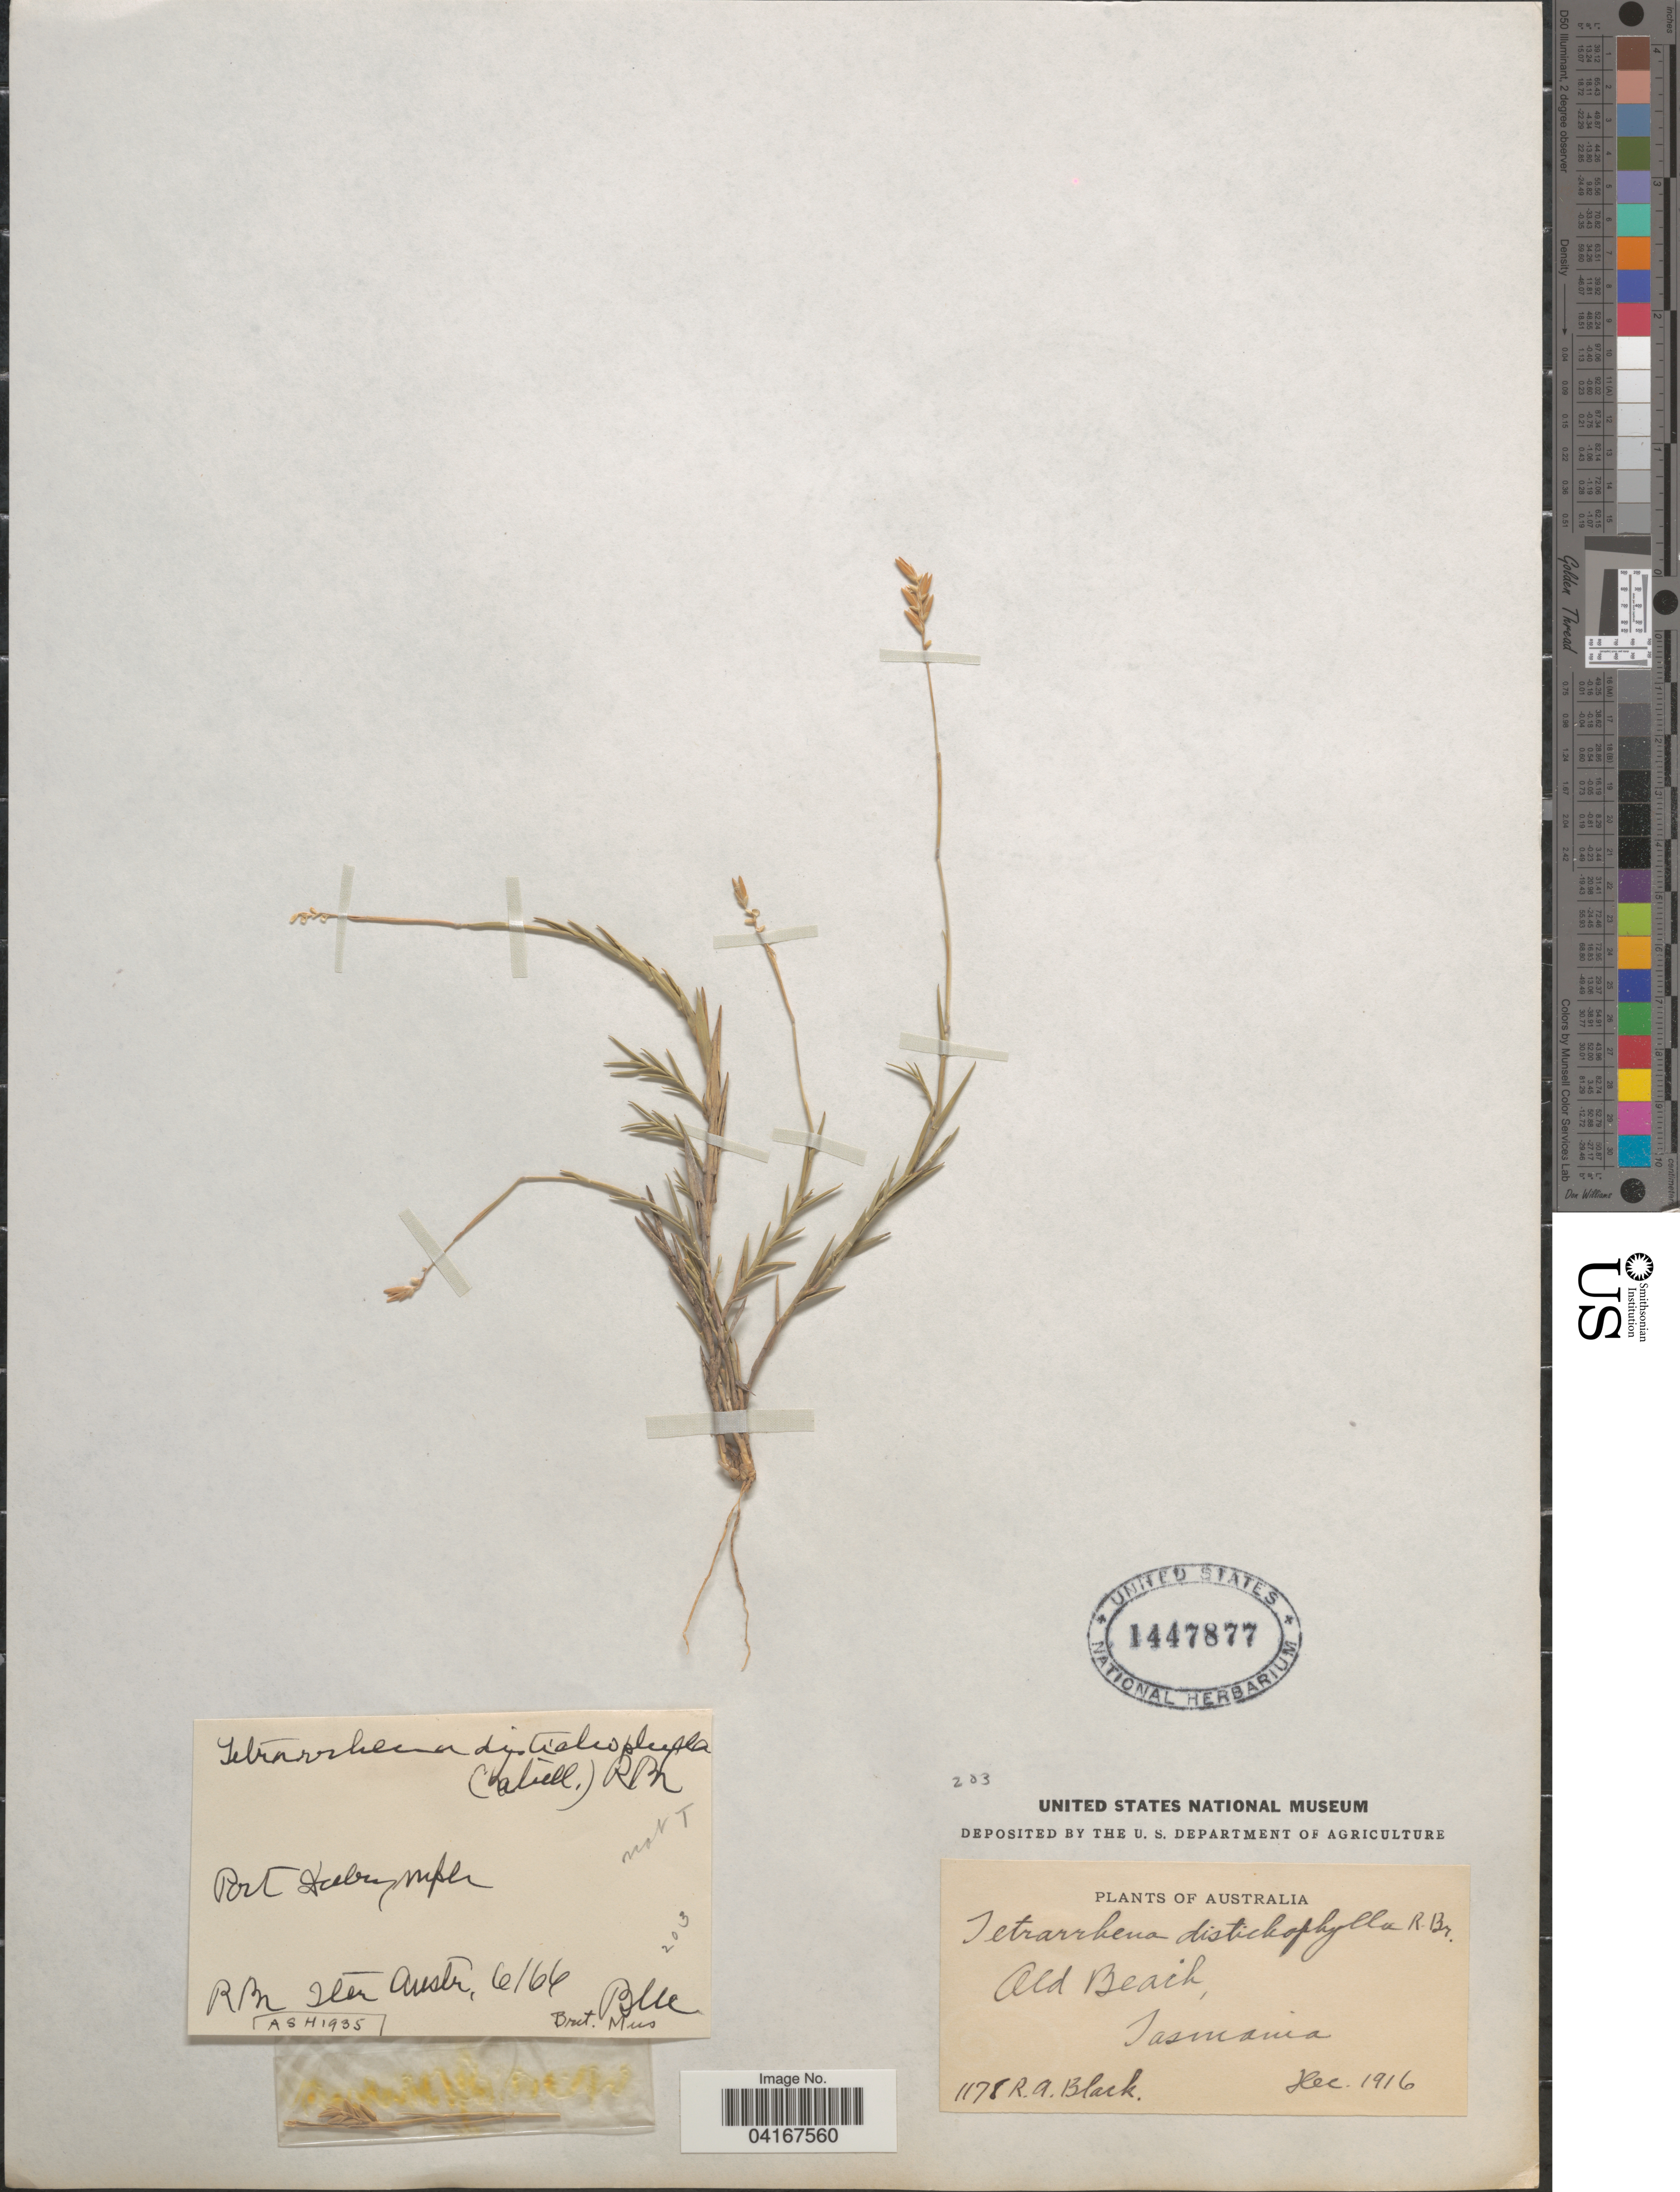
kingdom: Plantae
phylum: Tracheophyta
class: Liliopsida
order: Poales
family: Poaceae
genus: Tetrarrhena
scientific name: Tetrarrhena distichophylla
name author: (Labill.) R. Br.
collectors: R. A. Black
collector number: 1178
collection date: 1916-12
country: Australia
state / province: Tasmania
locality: Old Beach.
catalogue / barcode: US 1447877